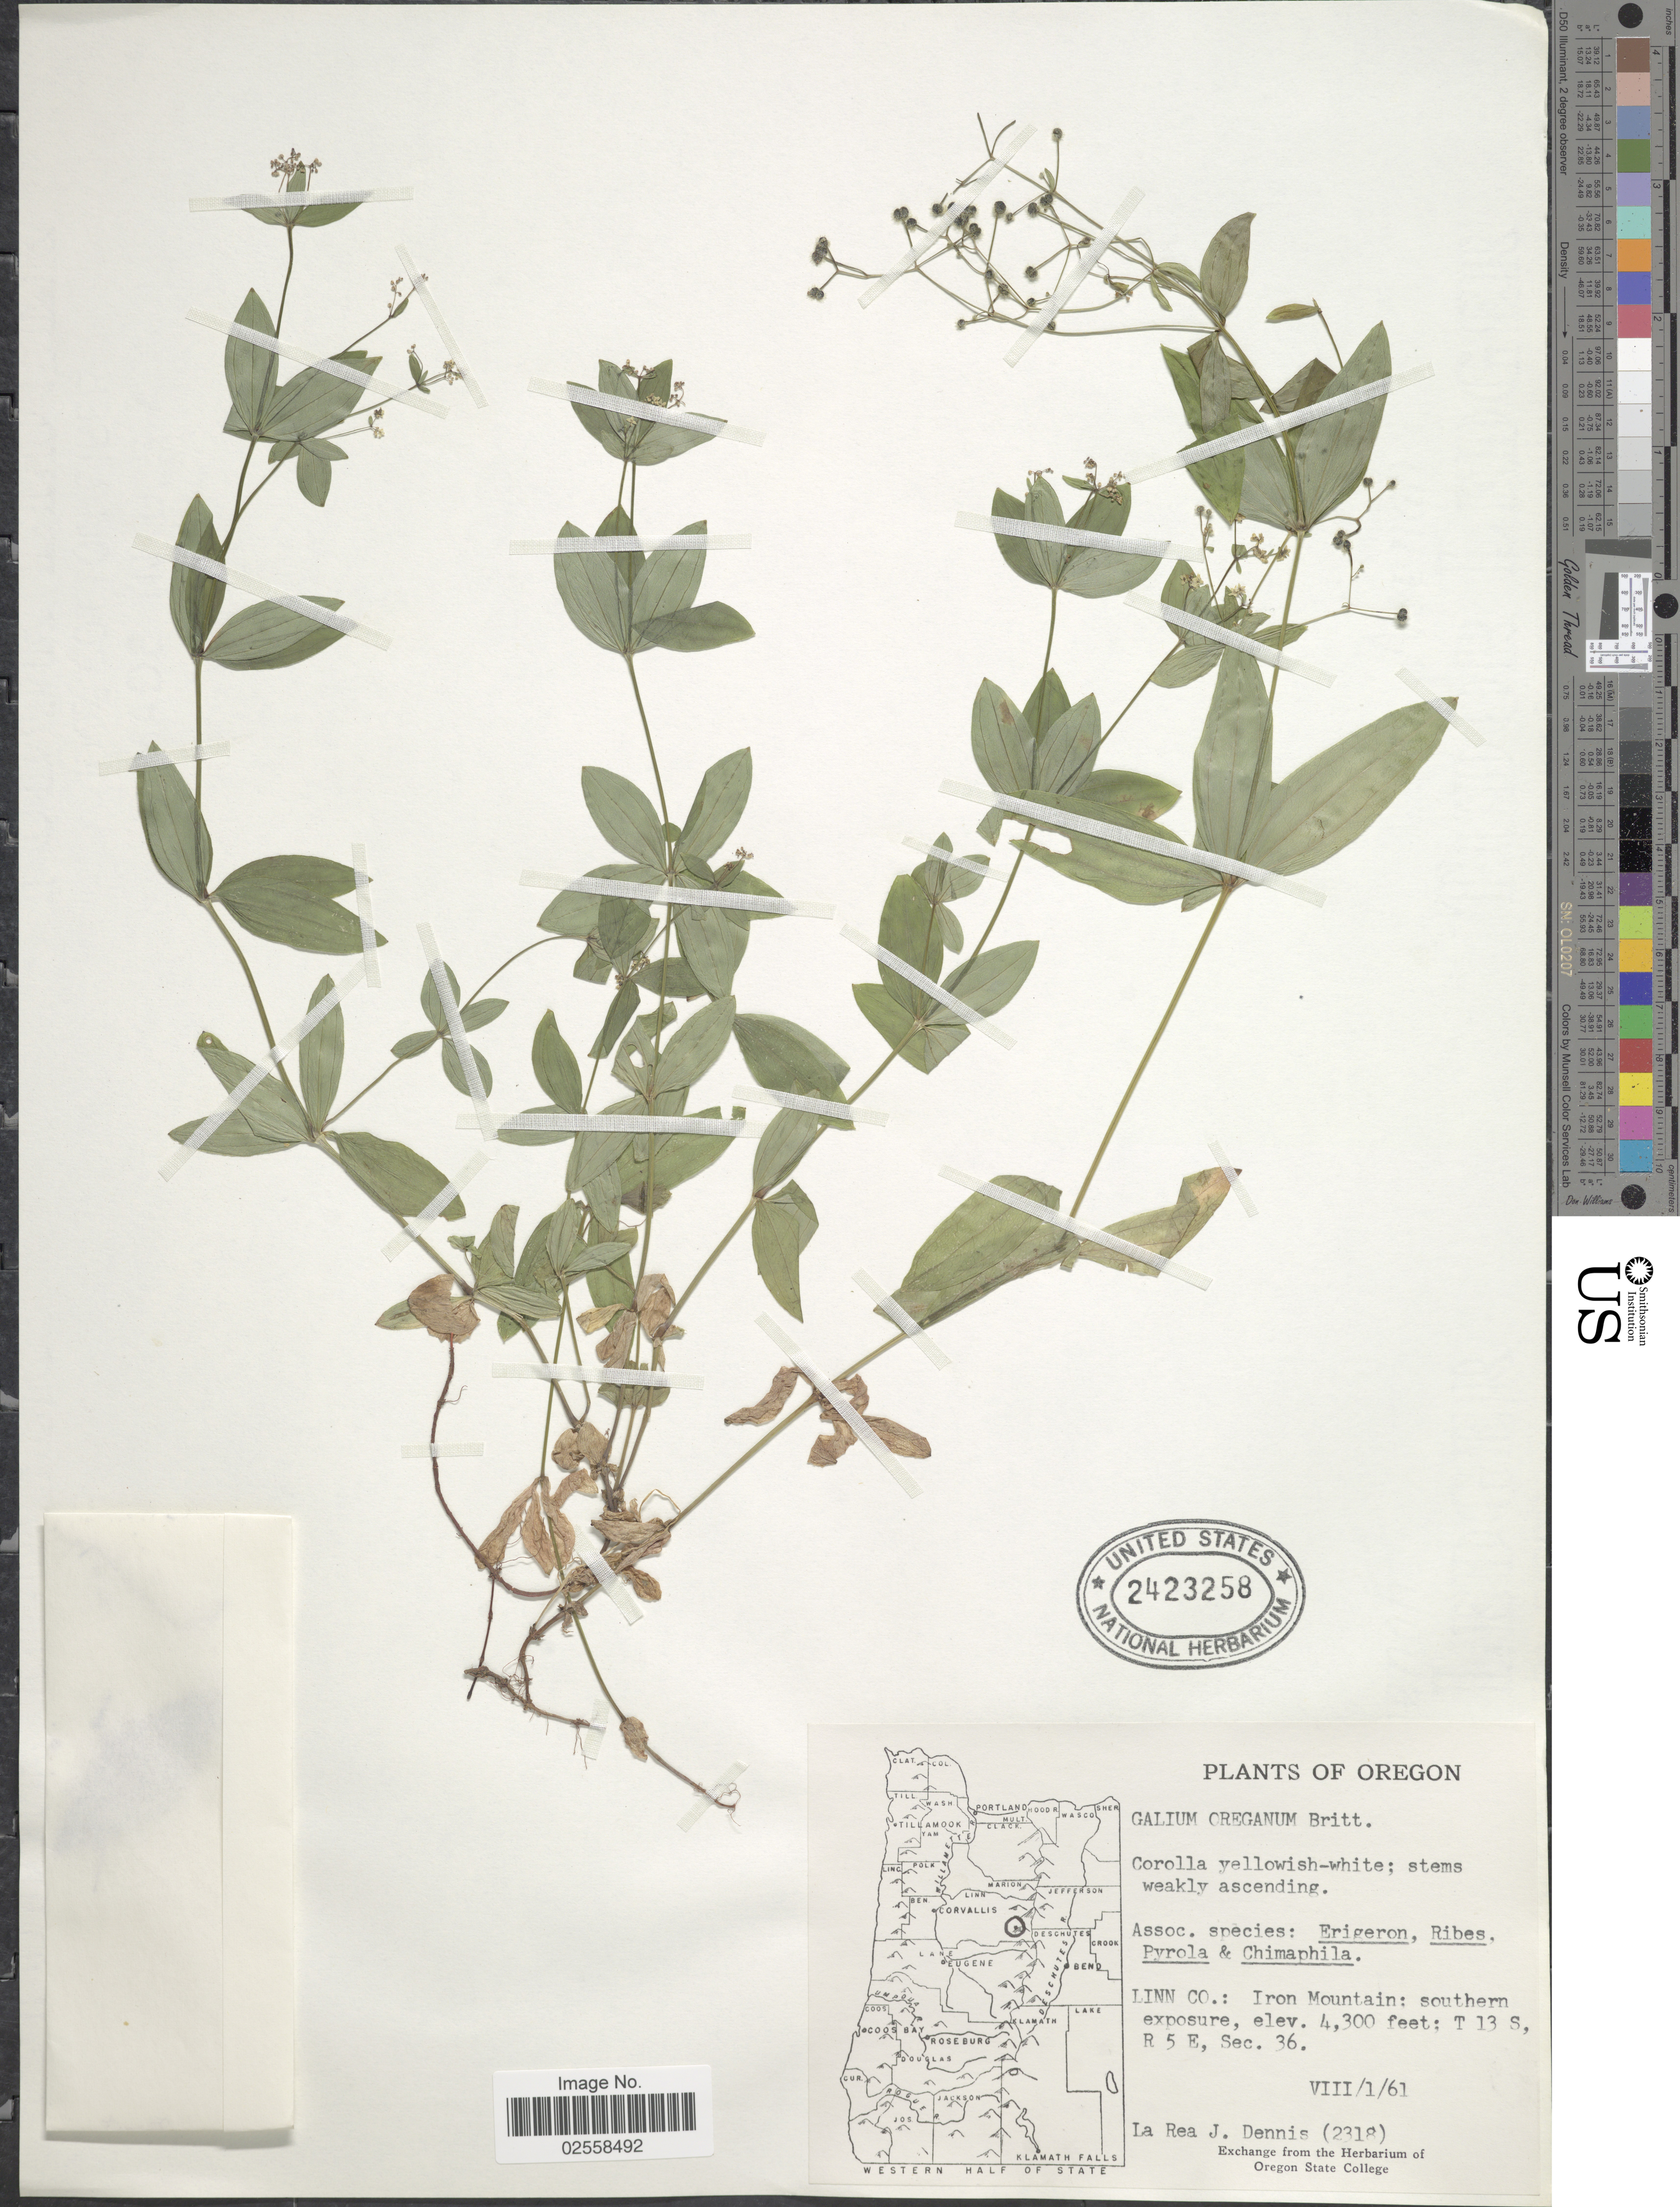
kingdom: Plantae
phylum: Tracheophyta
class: Magnoliopsida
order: Gentianales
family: Rubiaceae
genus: Galium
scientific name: Galium oreganum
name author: Britton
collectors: L. Dennis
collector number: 2318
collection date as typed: Transcribed d/m/y: 1/8/61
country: United States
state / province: Oregon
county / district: Linn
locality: Linn Co.: Iron Mountain: southern exposure, T13S, R5E, Sec. 36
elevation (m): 1311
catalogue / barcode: US 2423258